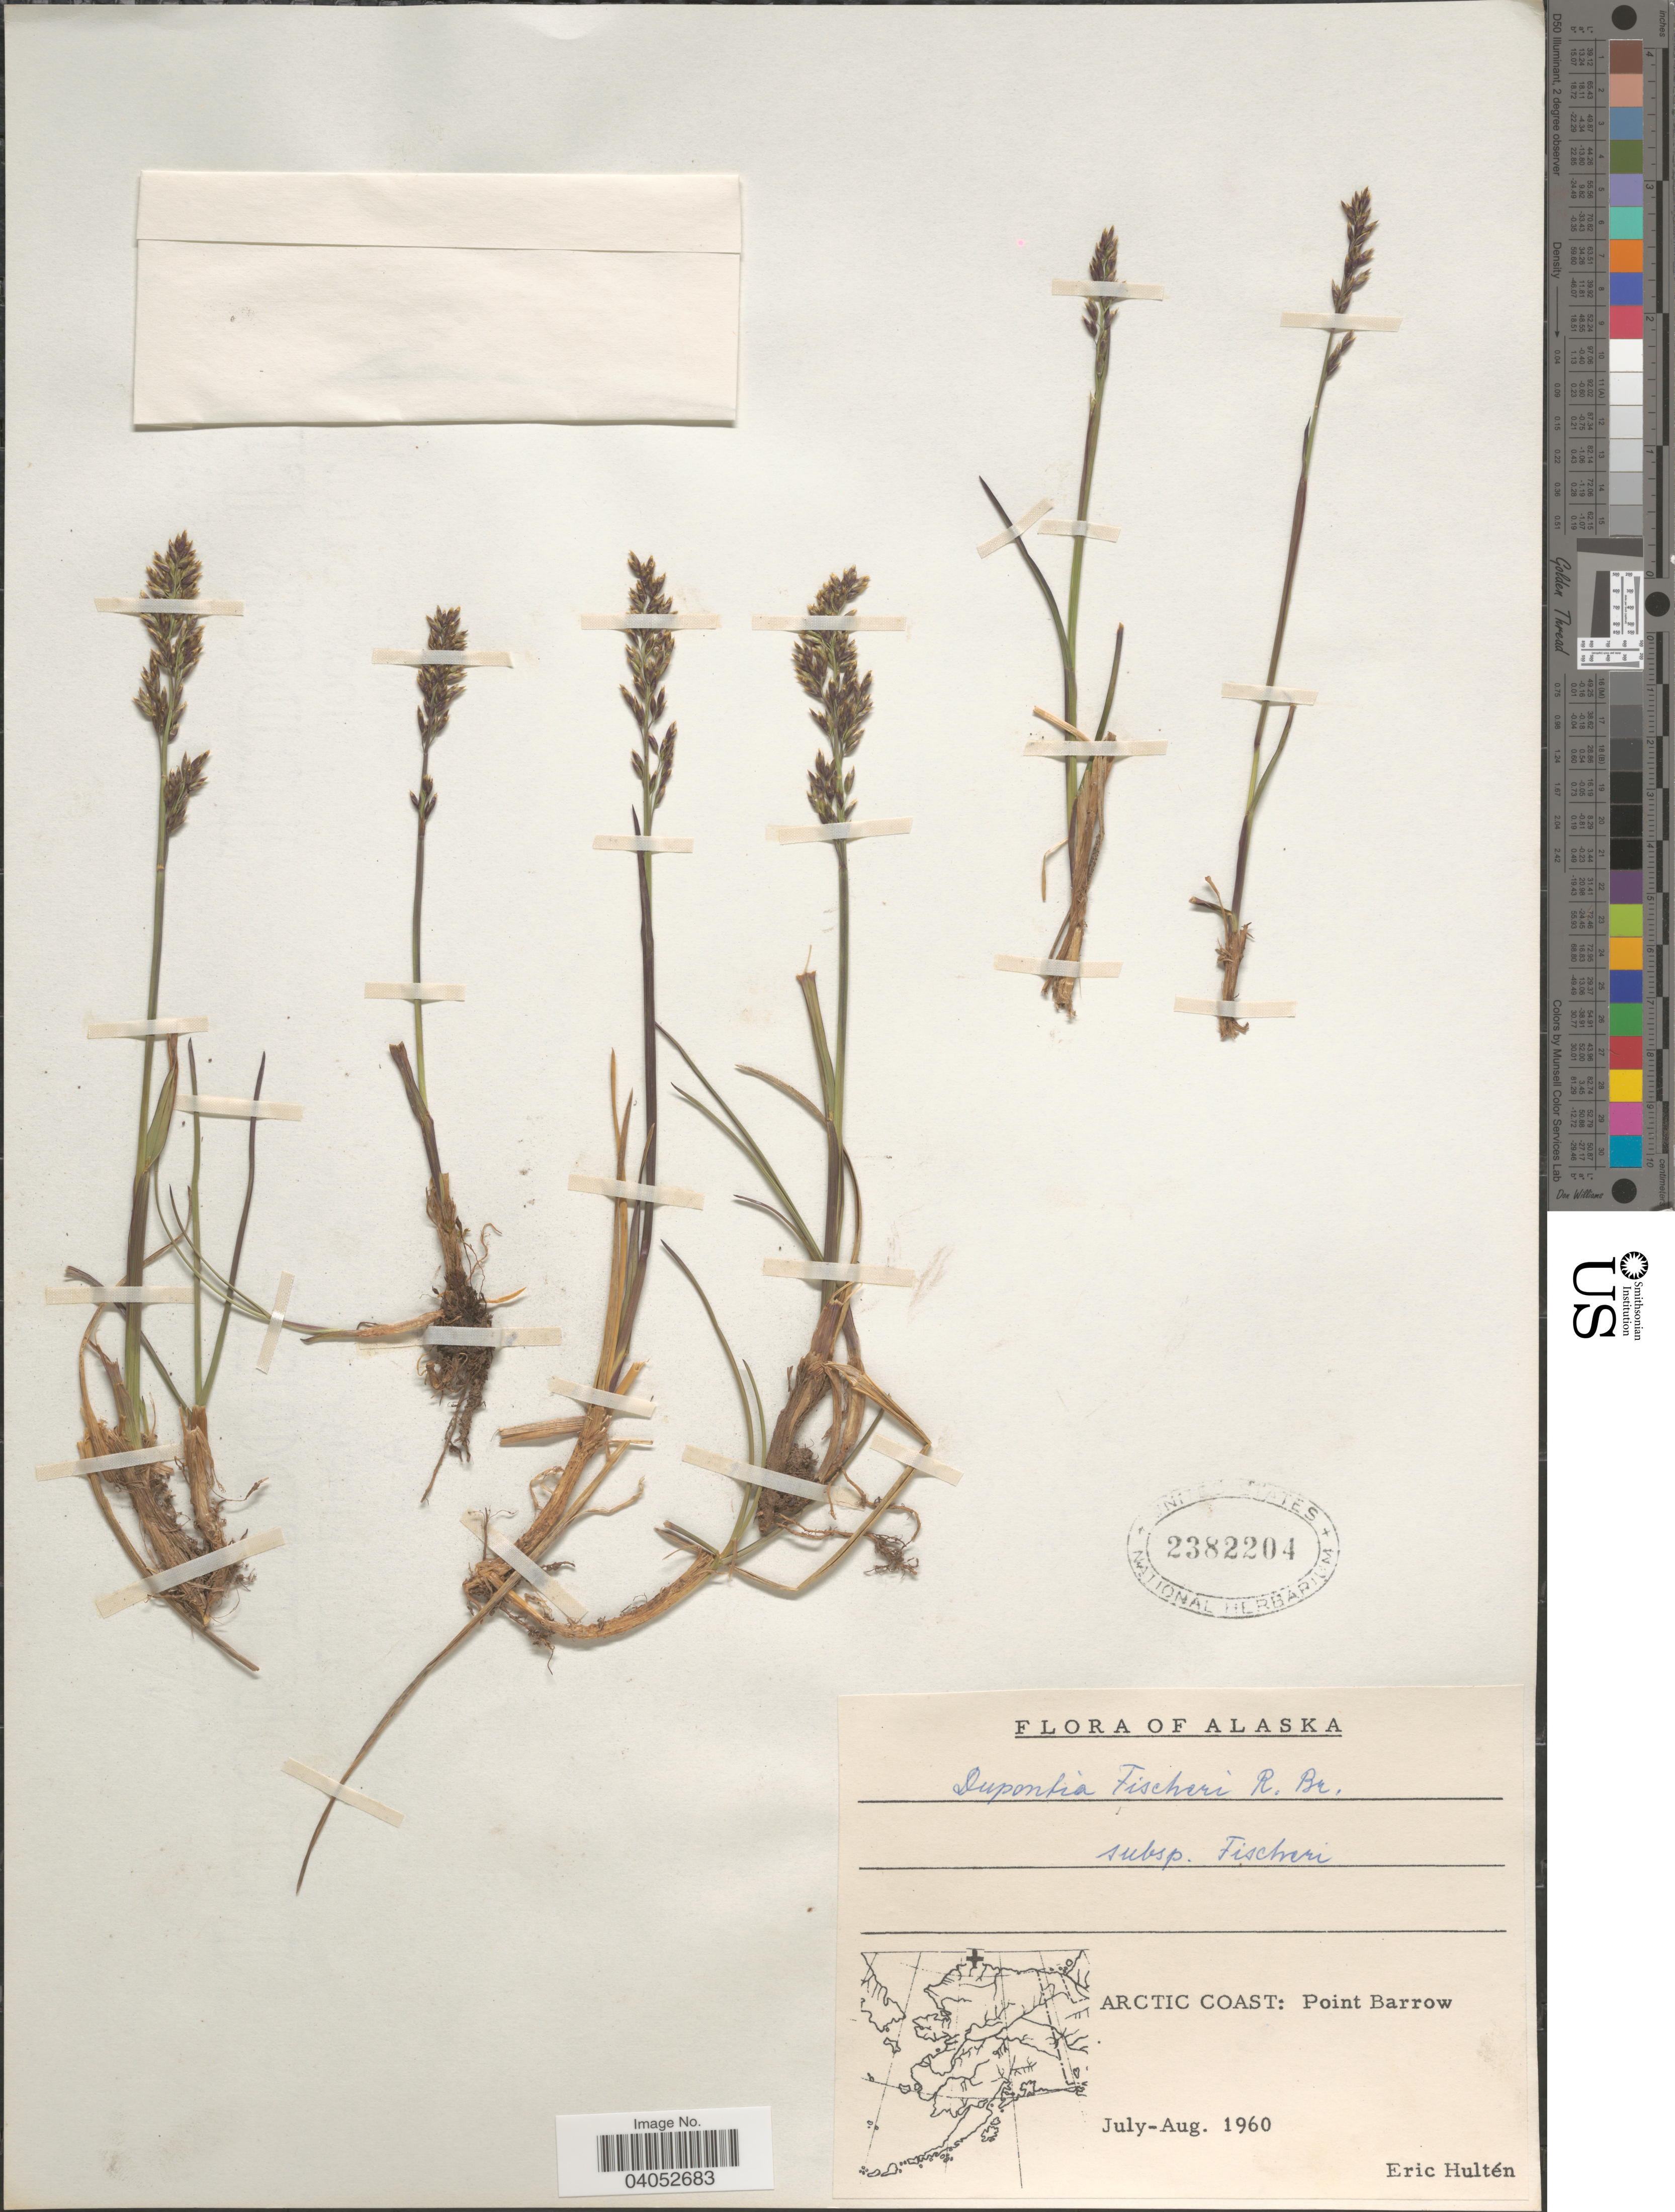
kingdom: Plantae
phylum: Tracheophyta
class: Liliopsida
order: Poales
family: Poaceae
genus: Dupontia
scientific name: Dupontia micrantha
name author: Holm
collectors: E. G. Hultén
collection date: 1960-07/1960-08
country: United States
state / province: Alaska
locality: Arctic Coast: Point Barrow.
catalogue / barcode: US 2382204